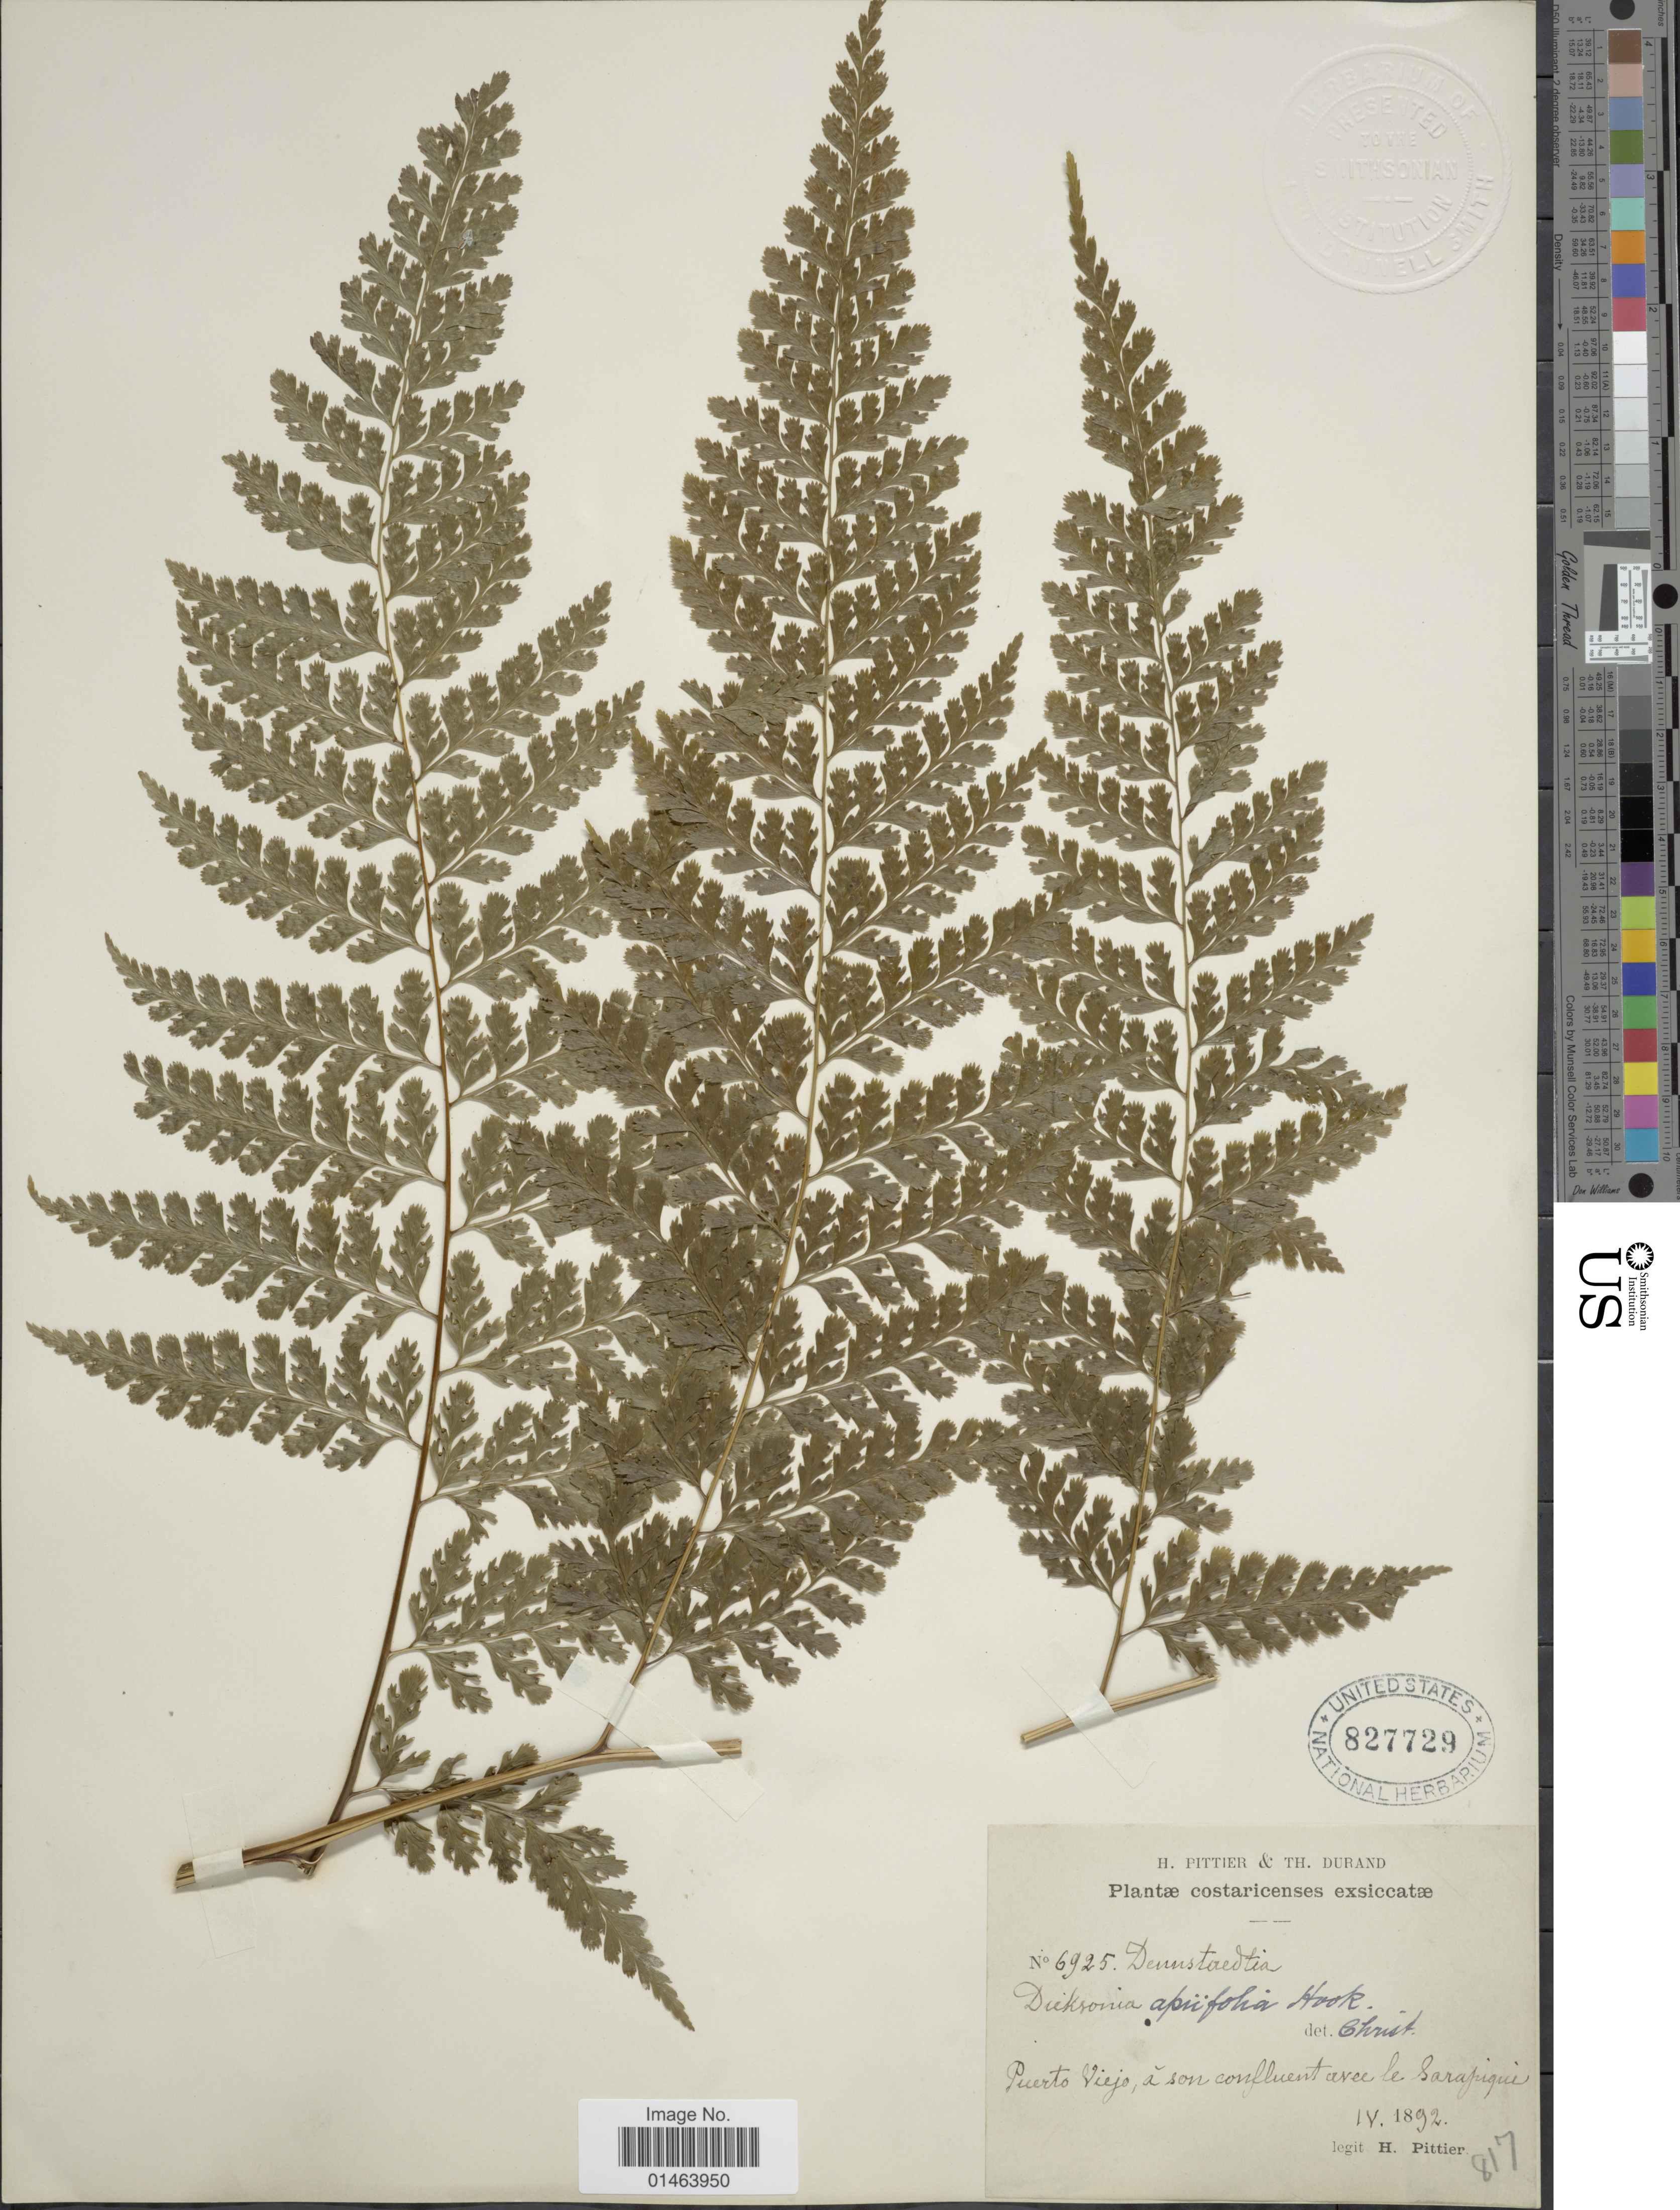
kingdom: Plantae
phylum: Tracheophyta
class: Polypodiopsida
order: Polypodiales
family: Dennstaedtiaceae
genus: Dennstaedtia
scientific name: Dennstaedtia bipinnata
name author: (Cav.) Maxon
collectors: H. F. Pittier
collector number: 6925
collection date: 1892-06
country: Costa Rica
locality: Costa Rica, Puerto Viejo, a son confluent area le Sarapiqui.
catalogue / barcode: US 827729